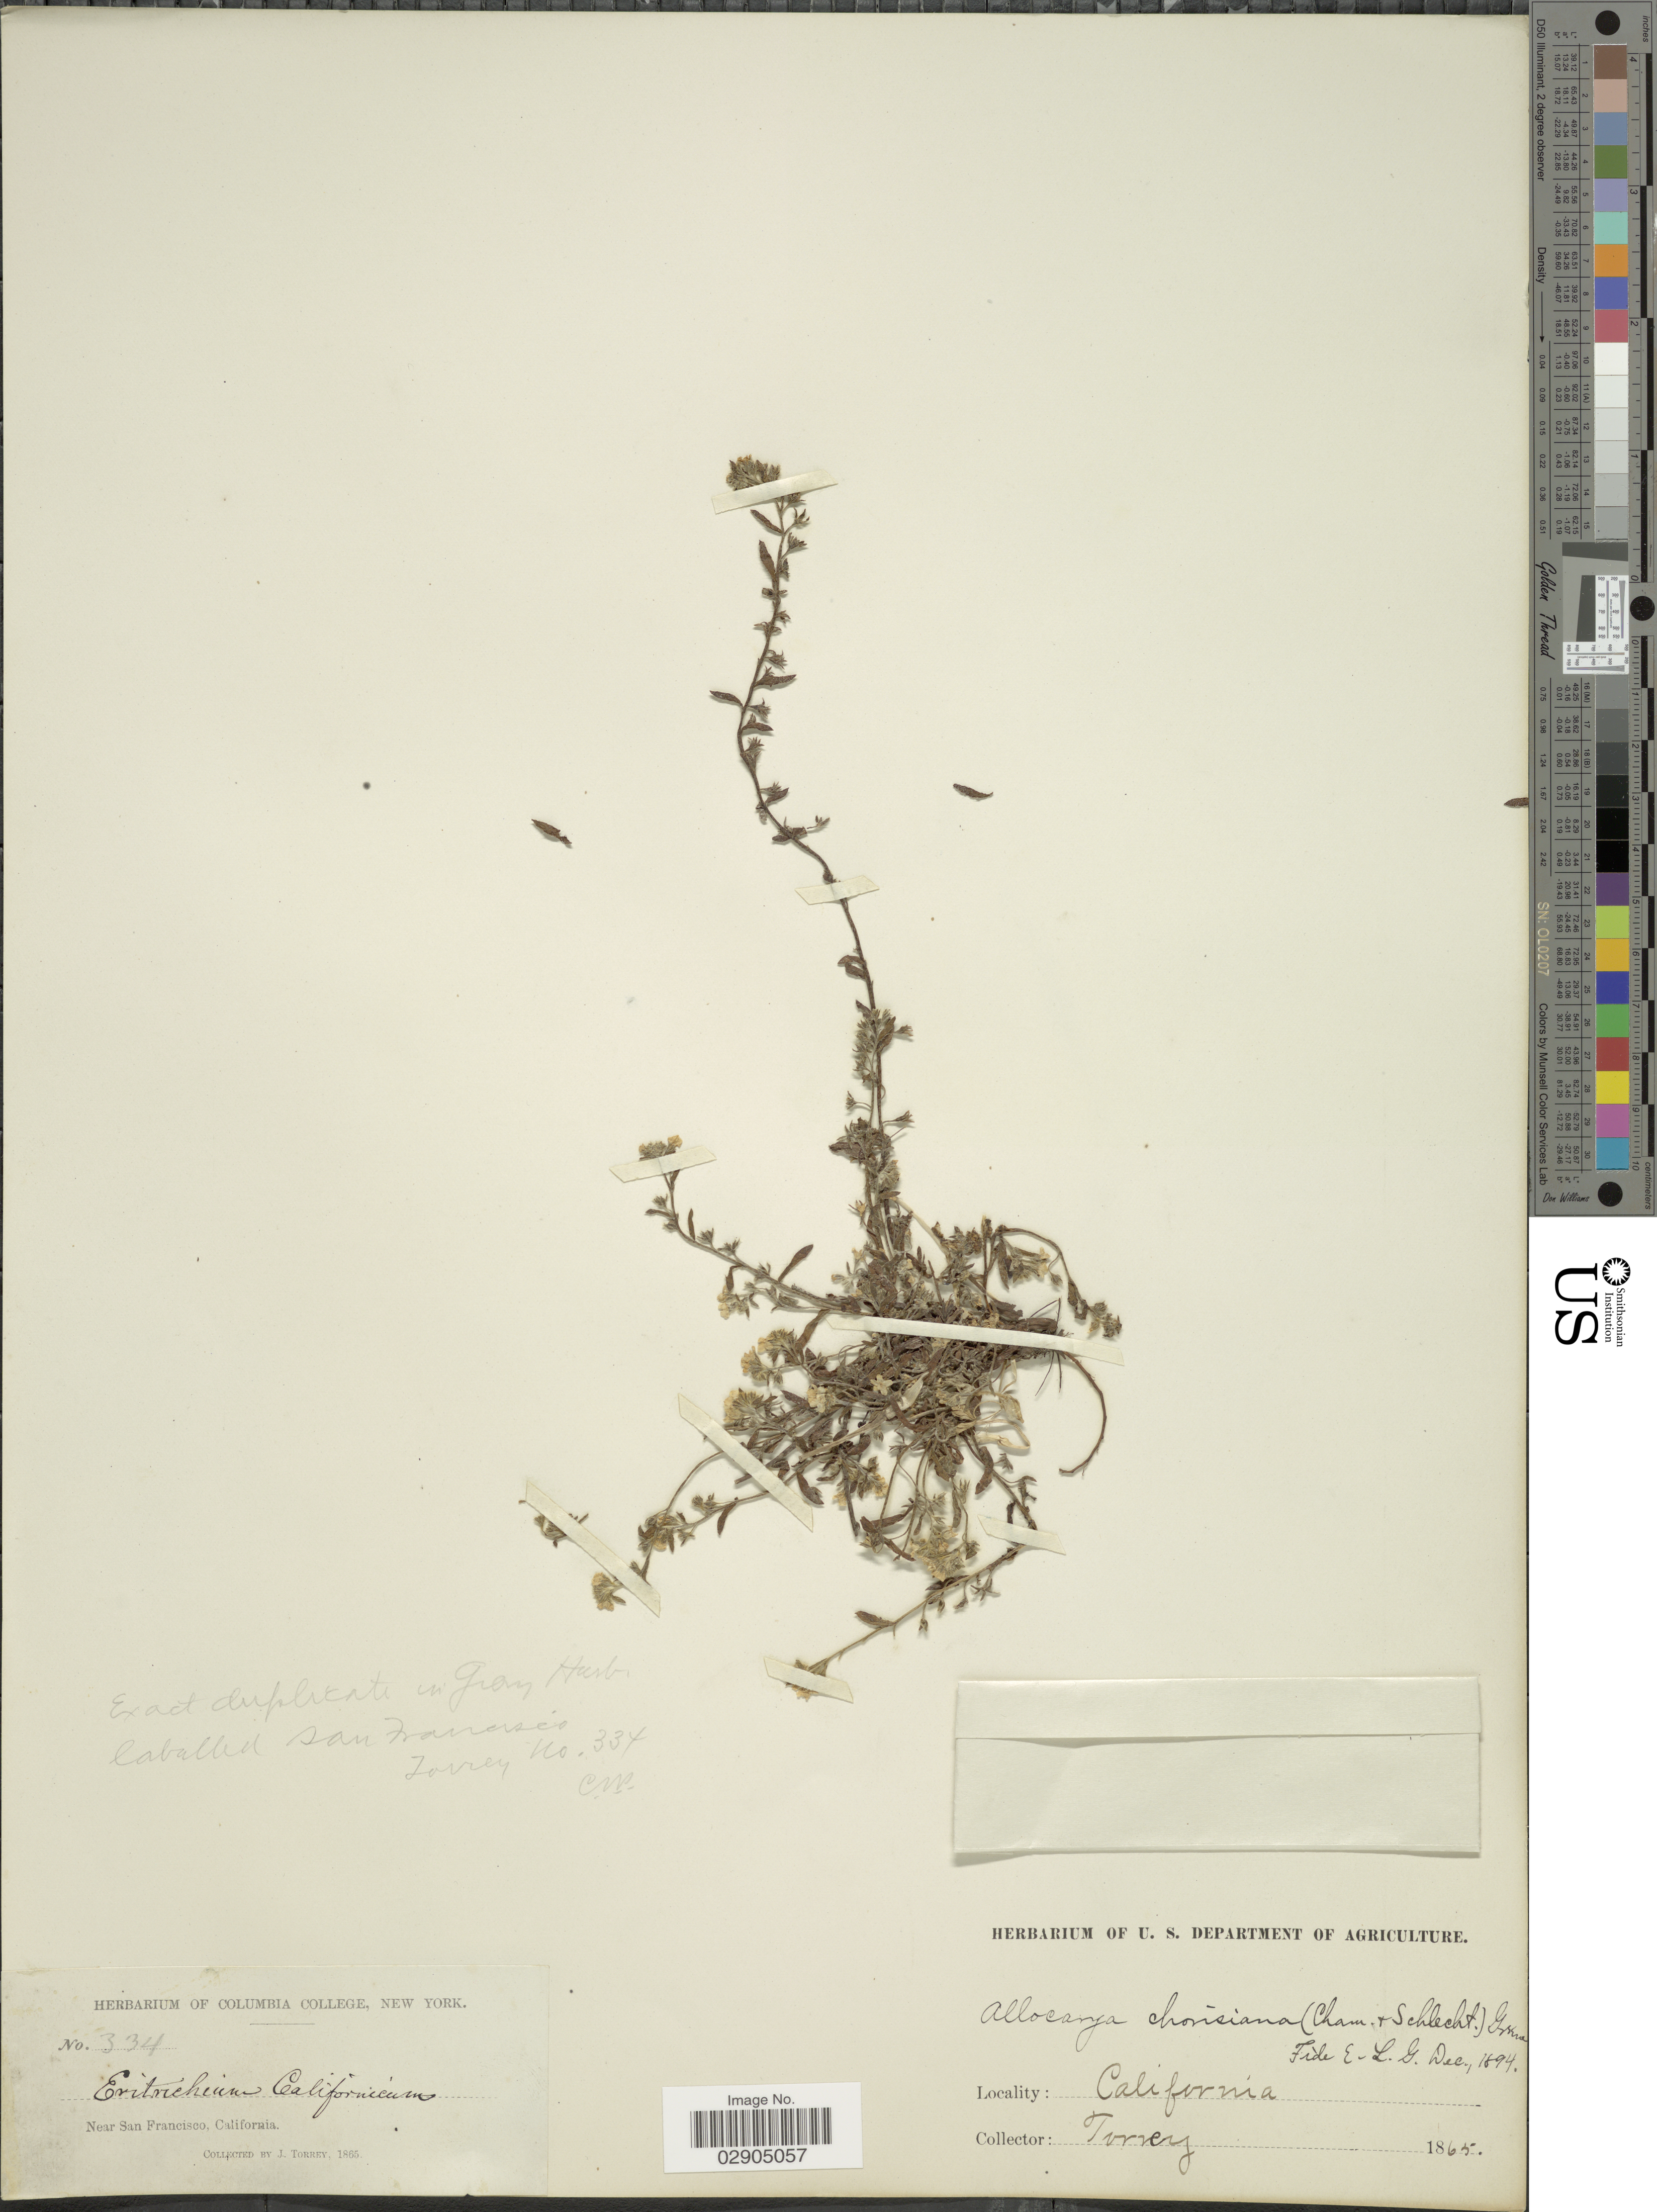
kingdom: Plantae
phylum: Tracheophyta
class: Magnoliopsida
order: Boraginales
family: Boraginaceae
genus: Allocarya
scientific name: Allocarya chorisiana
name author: (Cham. & Schltdl.) Greene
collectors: J. Torrey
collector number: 334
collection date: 1865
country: United States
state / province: California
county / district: San Francisco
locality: Near San Francisco.